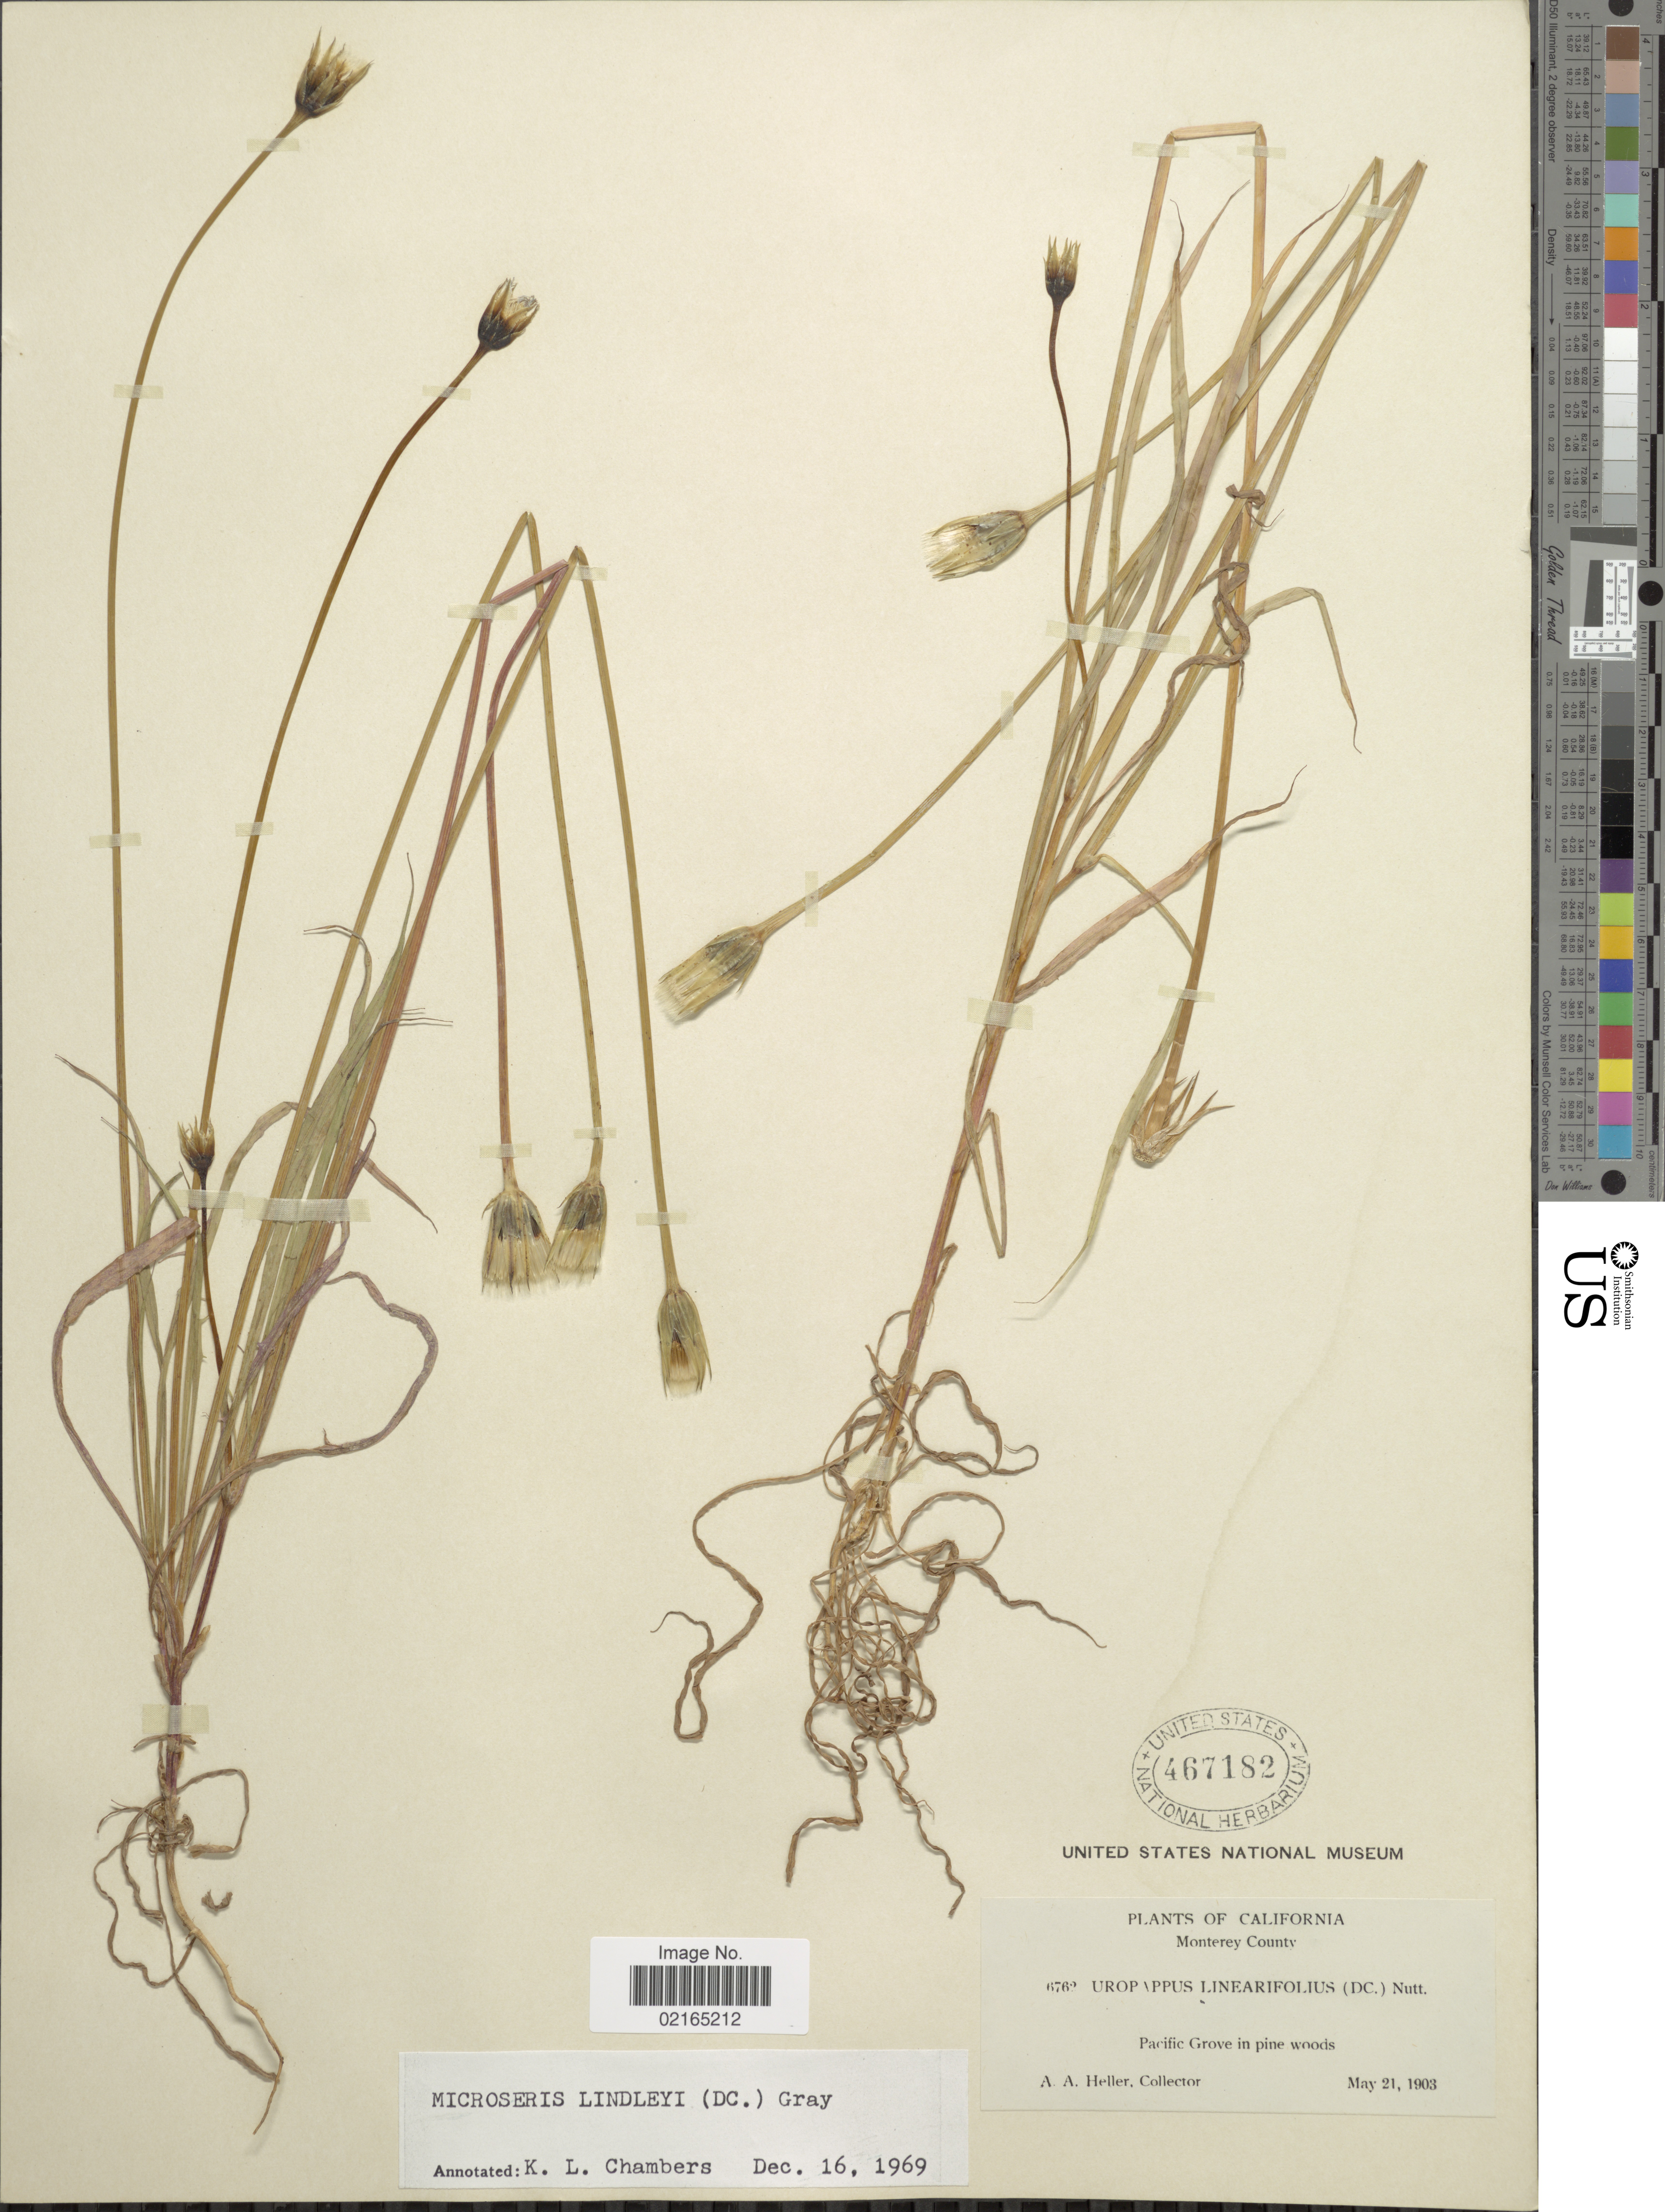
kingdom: Plantae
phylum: Tracheophyta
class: Magnoliopsida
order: Asterales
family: Asteraceae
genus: Uropappus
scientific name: Uropappus lindleyi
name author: (DC.) Nutt.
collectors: A. A. Heller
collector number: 6762*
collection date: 1903-05-21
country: United States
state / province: California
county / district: Monterey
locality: Monterey County, Pacific Grove in pine woods.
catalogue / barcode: US 467182